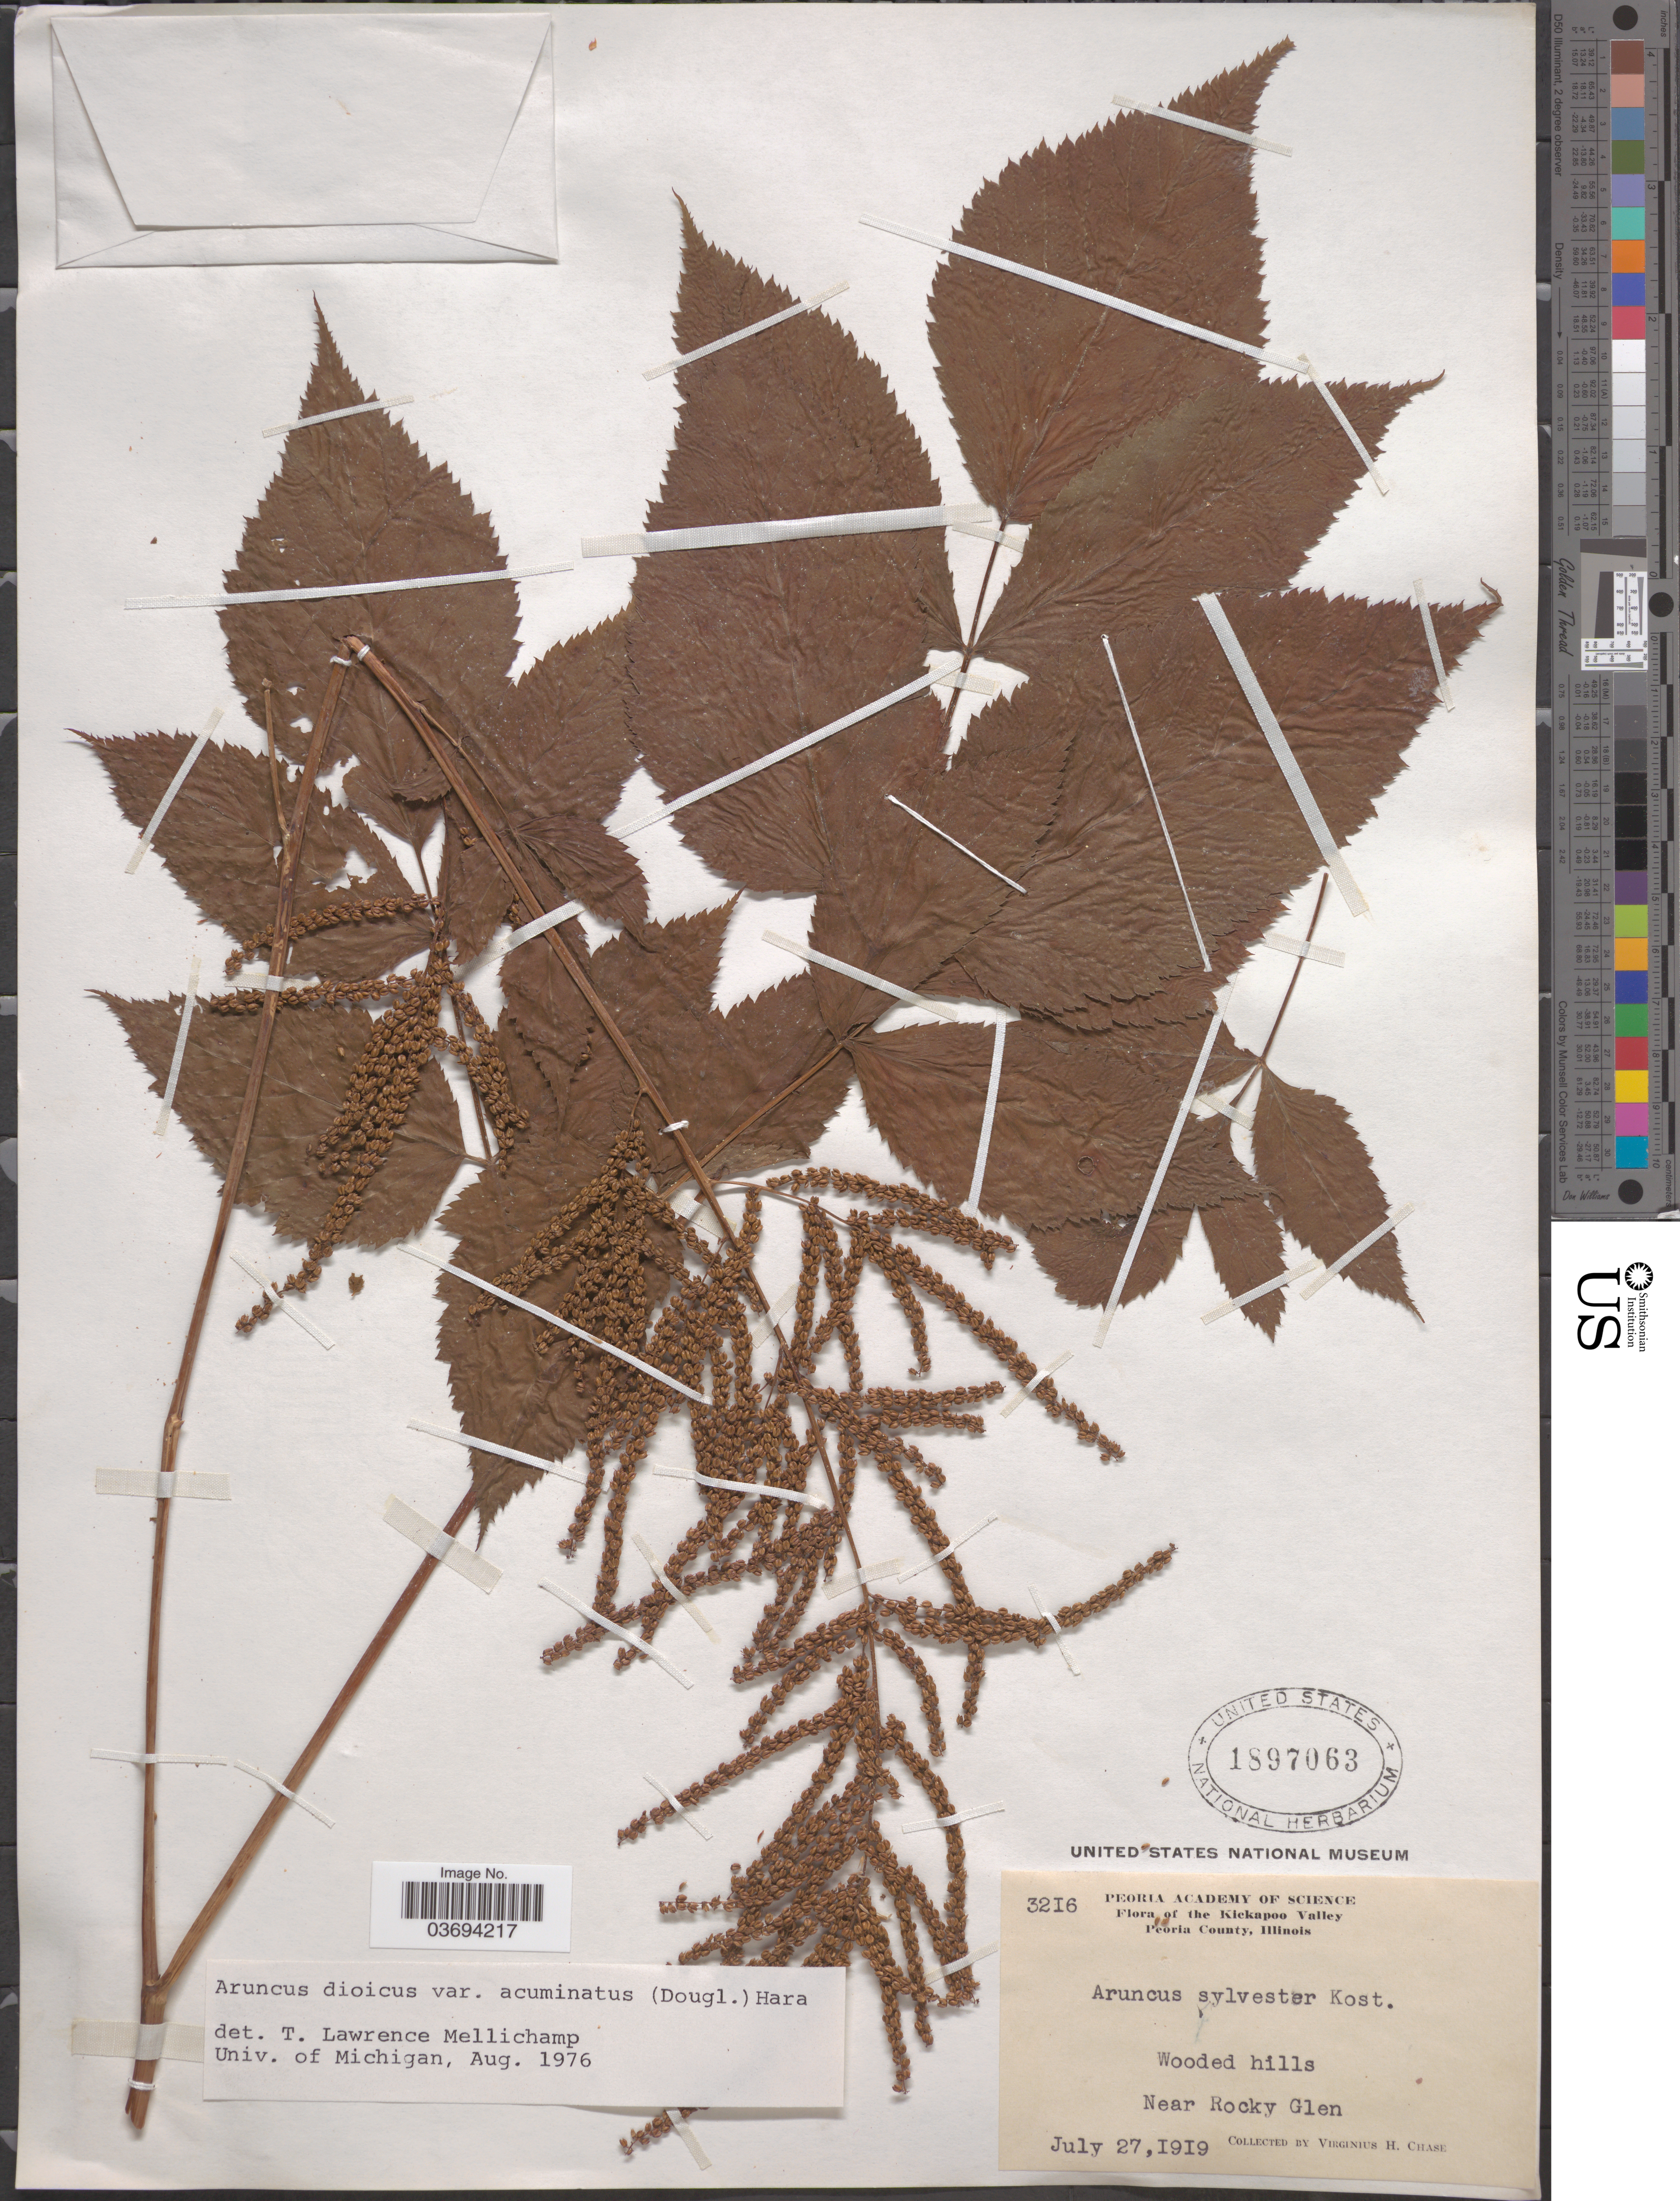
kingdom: Plantae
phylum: Tracheophyta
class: Magnoliopsida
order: Rosales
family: Rosaceae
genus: Aruncus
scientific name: Aruncus dioicus var. acuminatus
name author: (Rydb.) H. Hara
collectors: V. H. Chase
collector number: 3216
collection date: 1919-07-27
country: United States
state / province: Illinois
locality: Kickapoo Valley. Peoria County. Near Rocky Glen.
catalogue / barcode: US 1897063